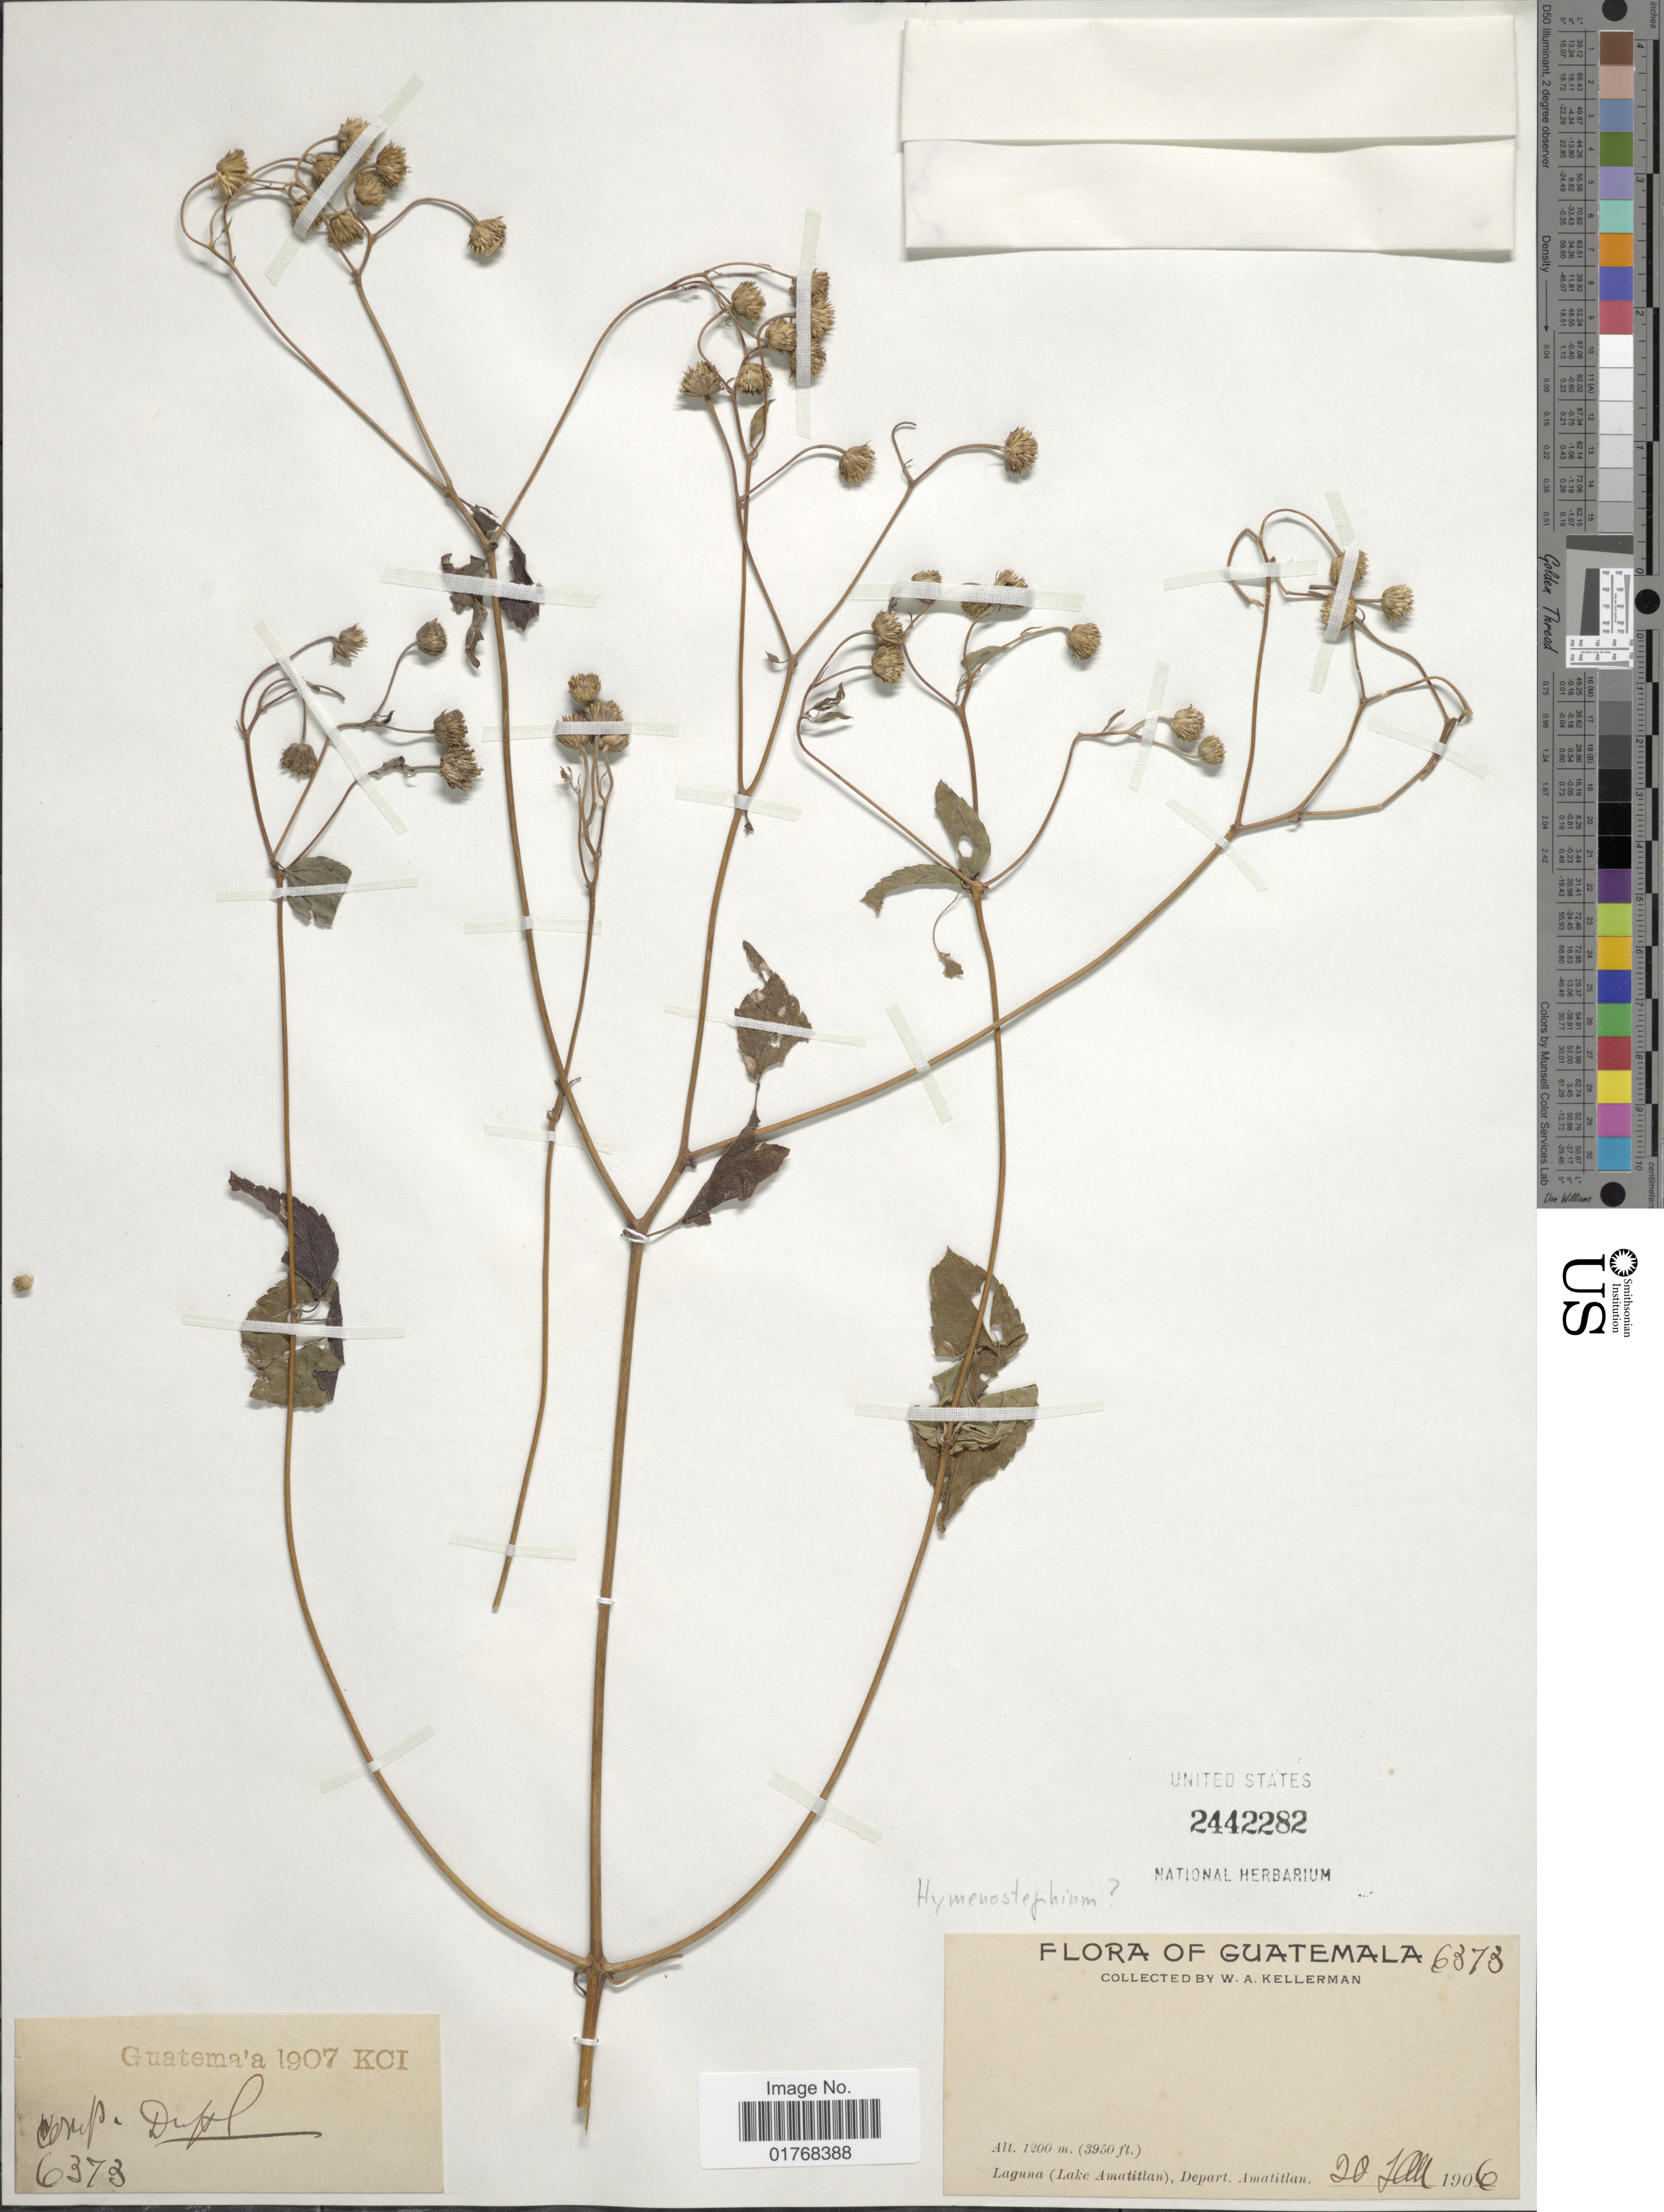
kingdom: Plantae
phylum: Tracheophyta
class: Magnoliopsida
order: Asterales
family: Asteraceae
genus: Viguiera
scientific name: Viguiera sp.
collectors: W. Kellerman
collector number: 6373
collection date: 1906-01-20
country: Guatemala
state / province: Guatemala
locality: Laguna (Lake Amatitlan), Depart Amatitlan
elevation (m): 1204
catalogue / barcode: US 2442282